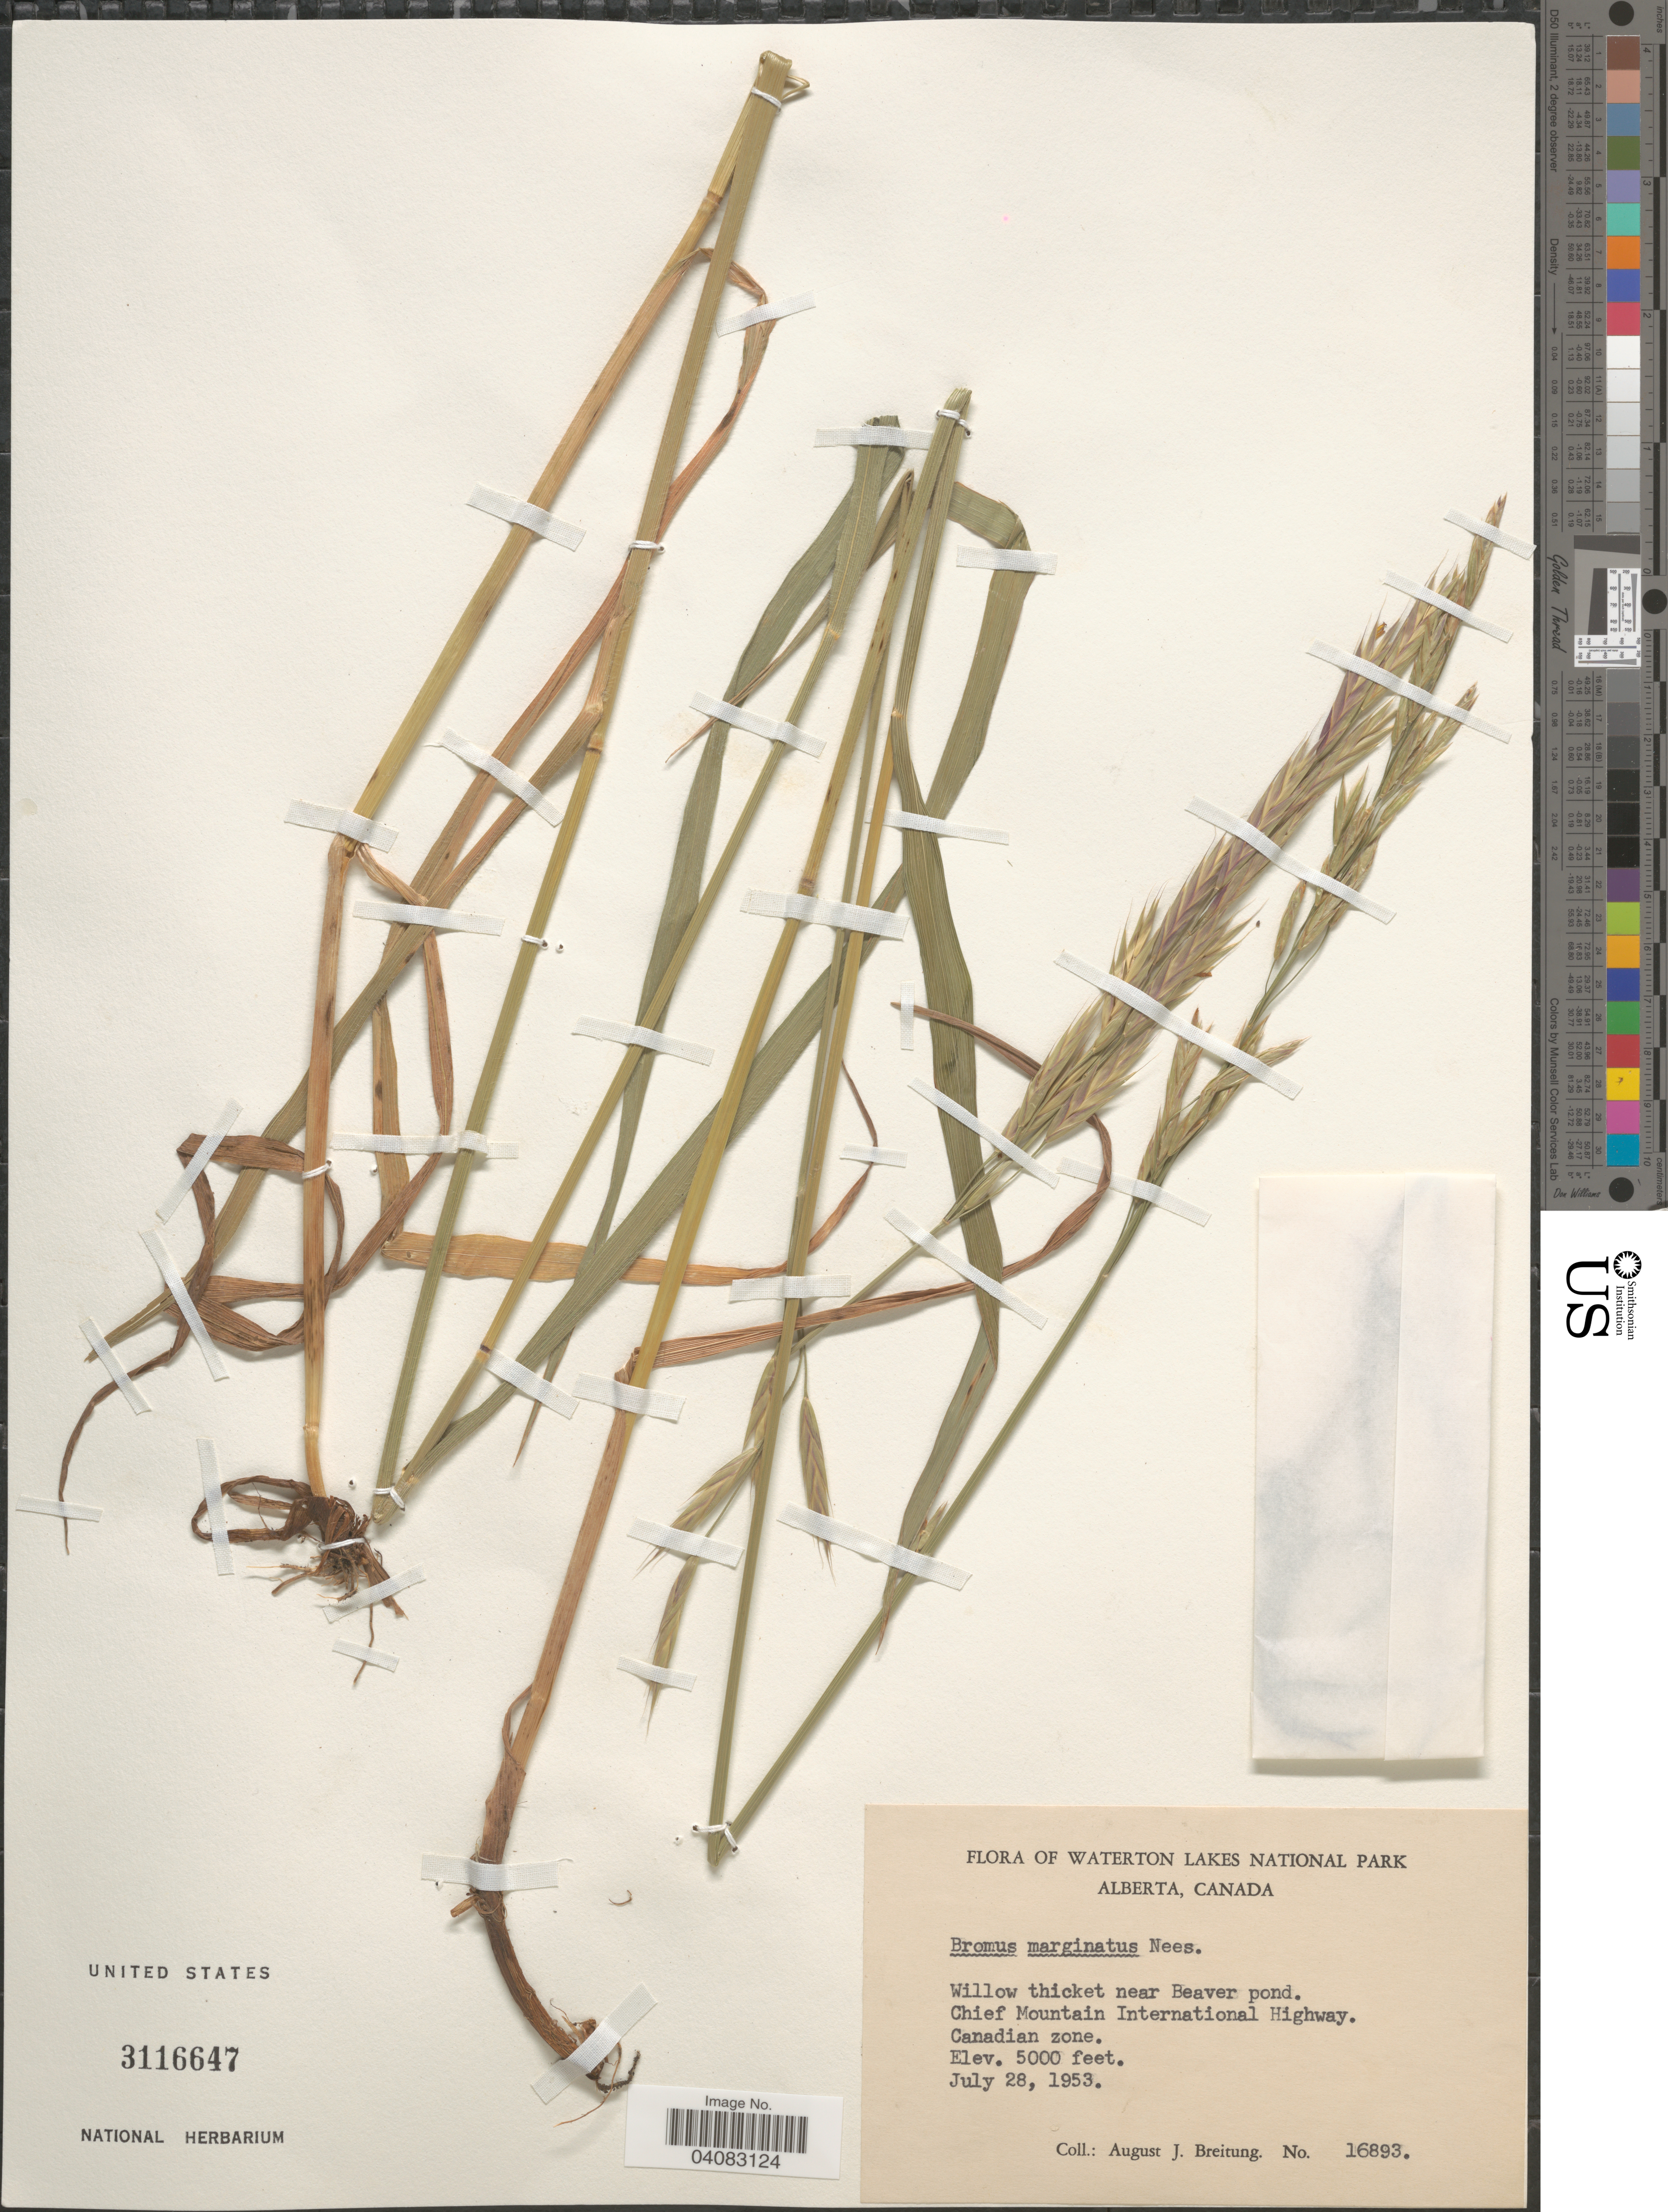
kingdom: Plantae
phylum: Tracheophyta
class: Liliopsida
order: Poales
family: Poaceae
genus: Bromus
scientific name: Bromus marginatus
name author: Nees ex Steud.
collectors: A. Breitung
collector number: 16893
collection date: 1953-07-28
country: Canada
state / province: Alberta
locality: Waterton Lakes National Park. Willow thicket near Beaver pond. Chief Mountain International Highway. Canadian zone.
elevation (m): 1524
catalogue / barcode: US 3116647